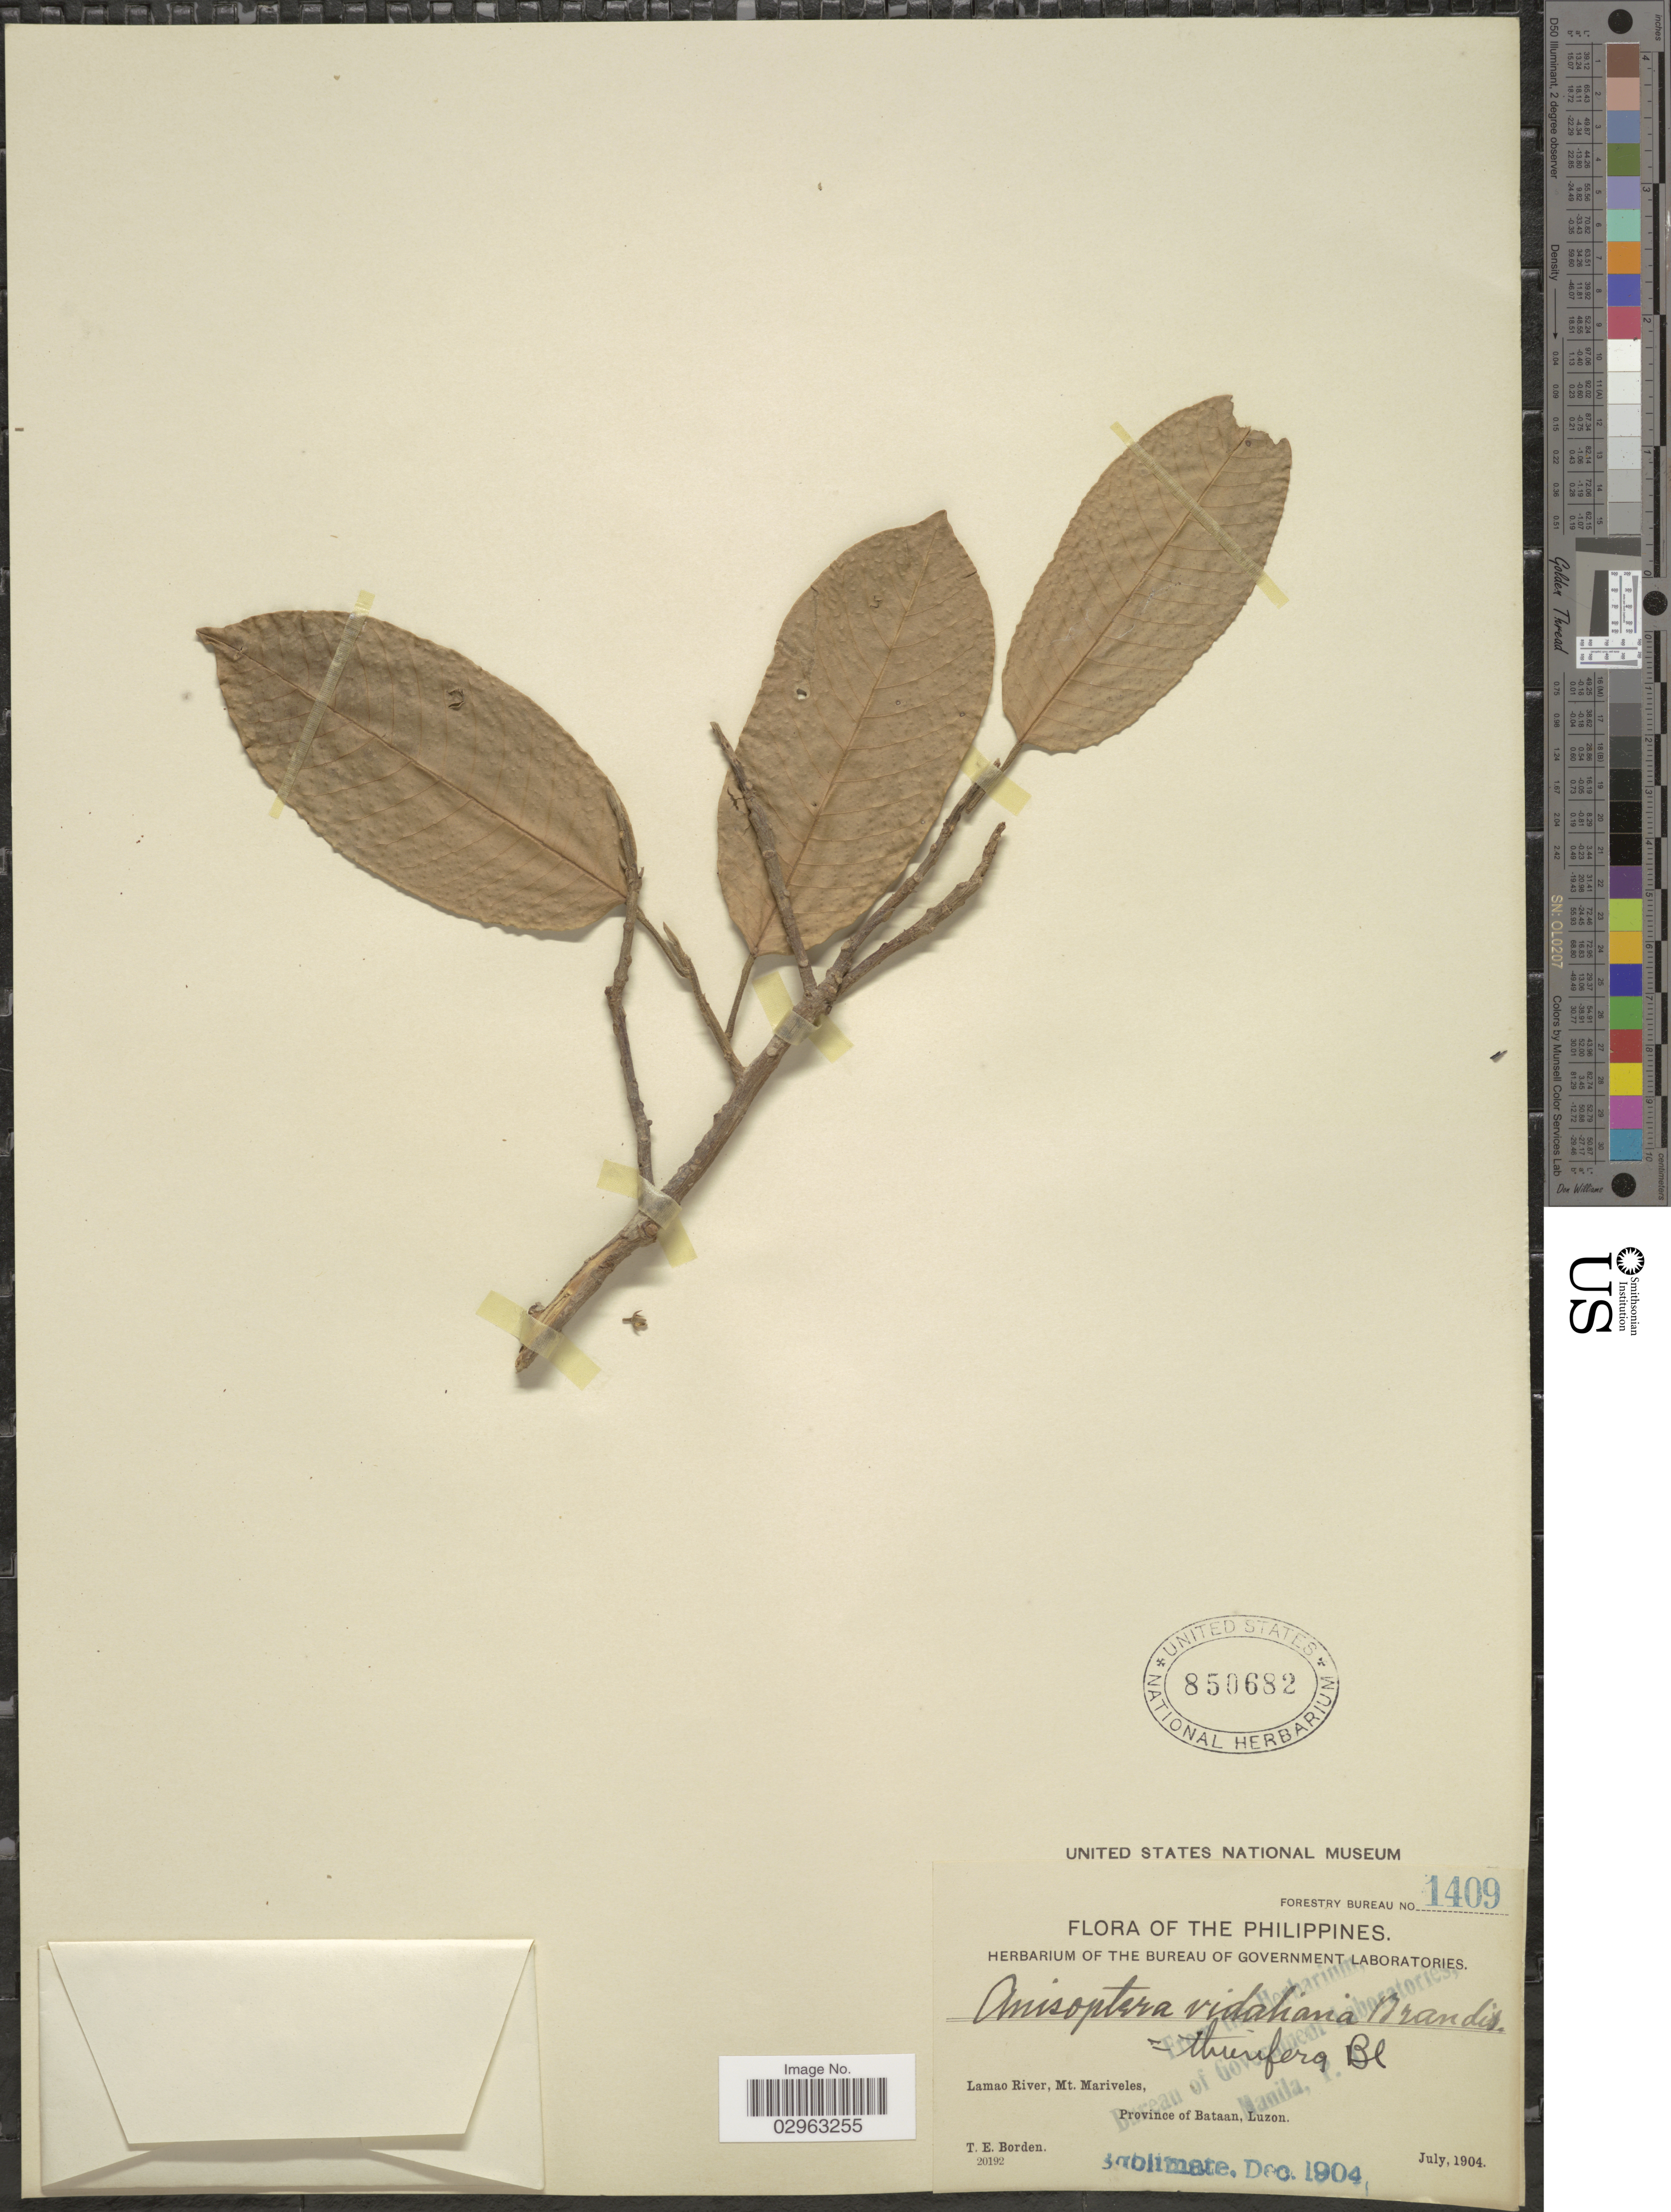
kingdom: Plantae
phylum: Tracheophyta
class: Magnoliopsida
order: Malvales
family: Dipterocarpaceae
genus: Anisoptera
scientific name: Anisoptera thurifera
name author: (Blanco) Blume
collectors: T. E. Borden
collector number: Forestry Bureau 1409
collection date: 1904-07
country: Philippines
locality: Lamao River, Mt. Mariveles, Province of Bataan, Luzon.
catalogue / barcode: US 850682